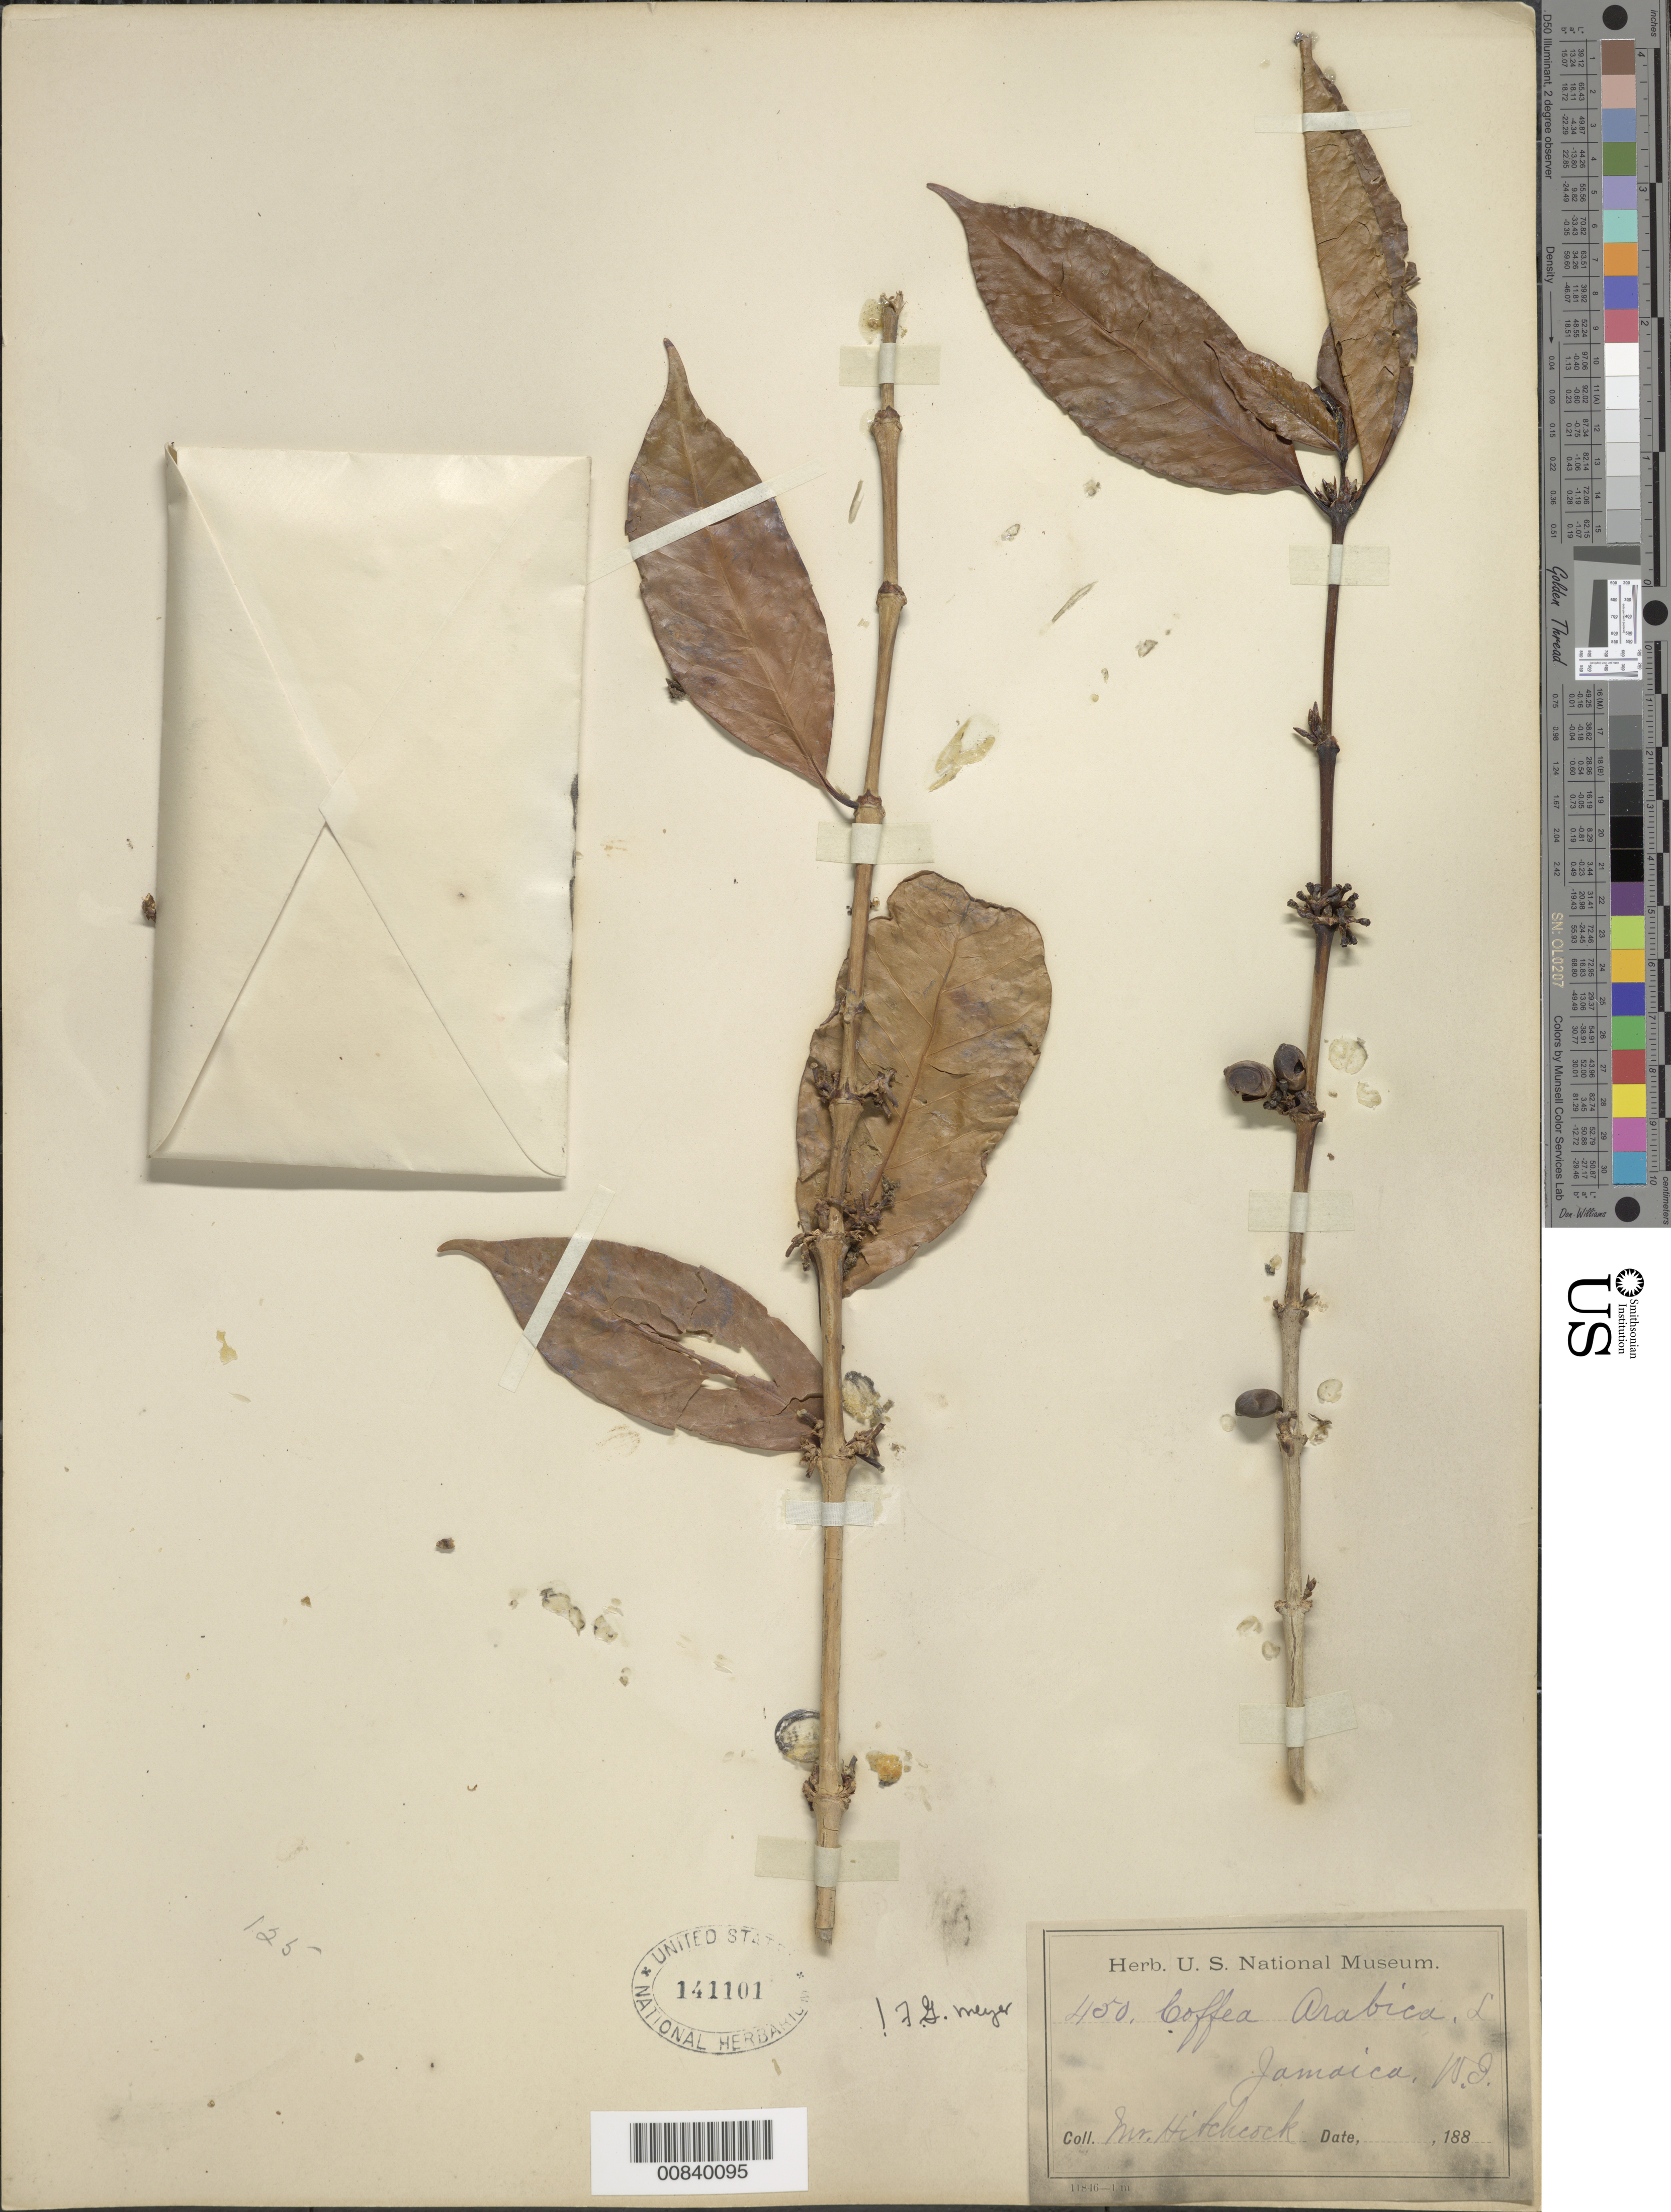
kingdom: Plantae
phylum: Tracheophyta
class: Magnoliopsida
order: Gentianales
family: Rubiaceae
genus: Coffea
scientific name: Coffea arabica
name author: L.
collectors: -- Hitchcock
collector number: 450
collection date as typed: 188-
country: Jamaica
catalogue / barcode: US 141101